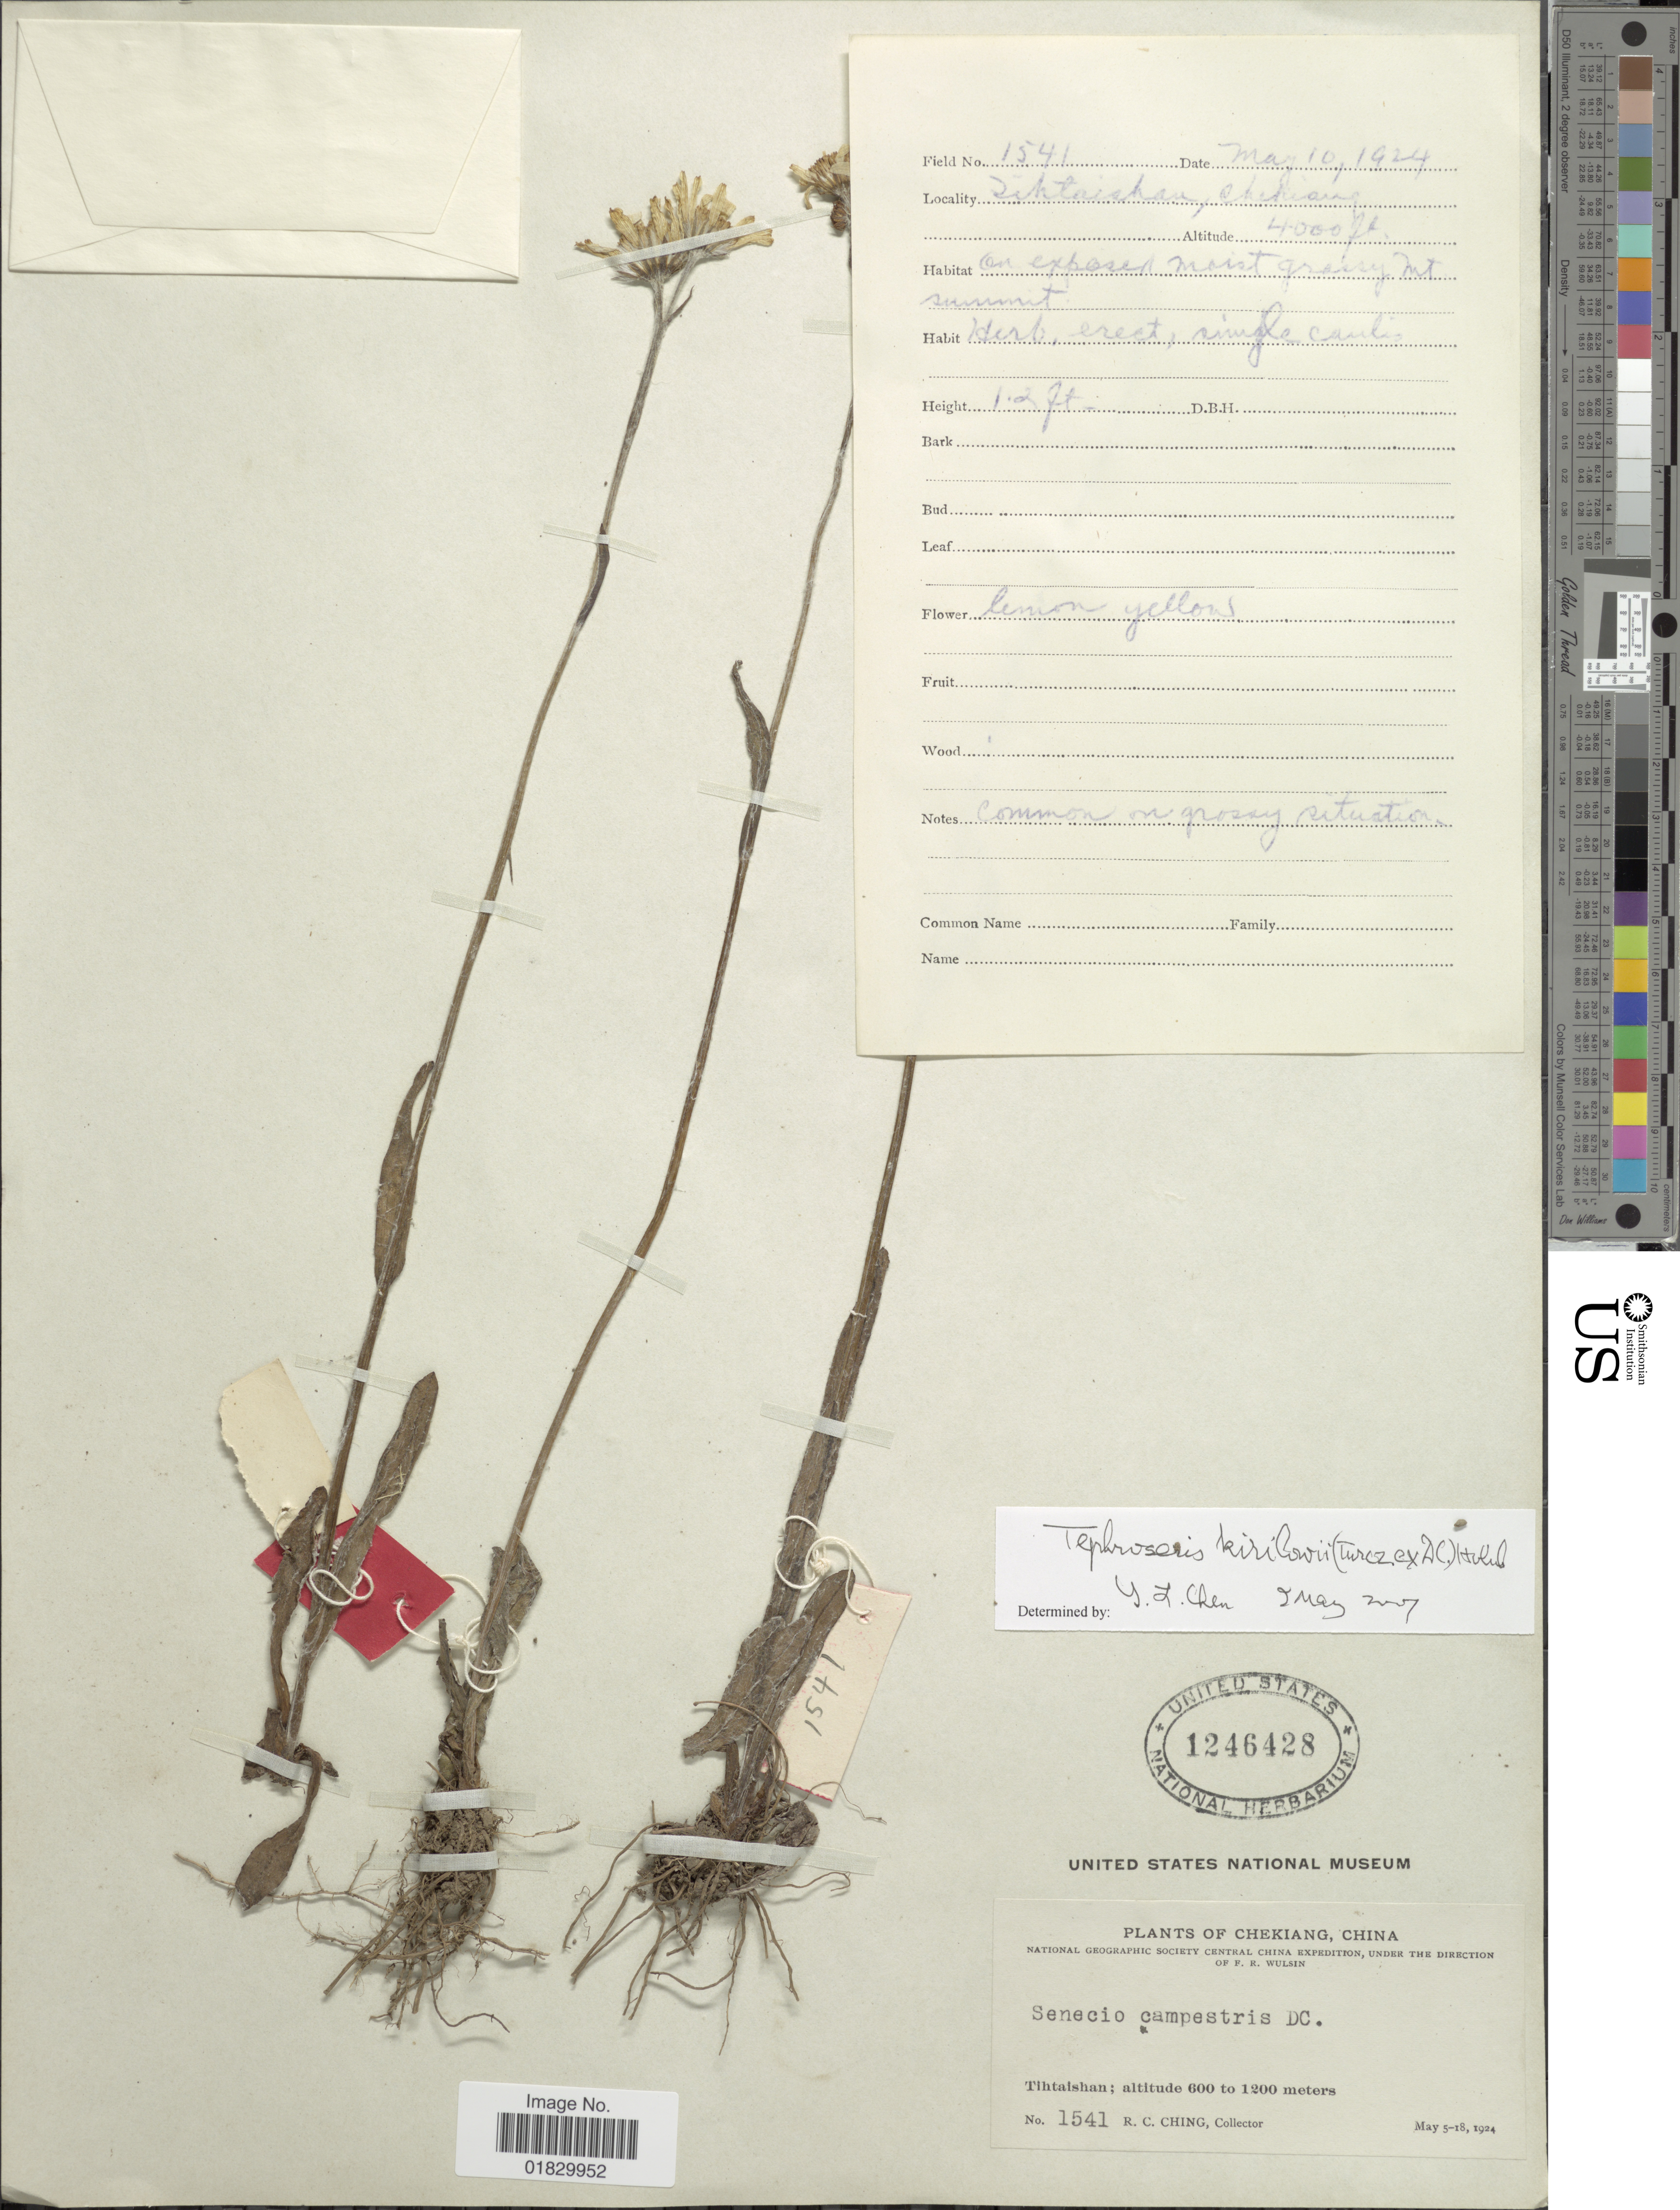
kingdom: Plantae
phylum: Tracheophyta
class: Magnoliopsida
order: Asterales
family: Asteraceae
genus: Tephroseris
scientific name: Tephroseris kirilowii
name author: (Turcz. ex DC.) Holub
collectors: R. C. Ching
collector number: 1541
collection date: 1924-05-10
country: China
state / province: Zhejiang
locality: Chekiang, China, Tihtaishan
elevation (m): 1219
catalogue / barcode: US 1246428